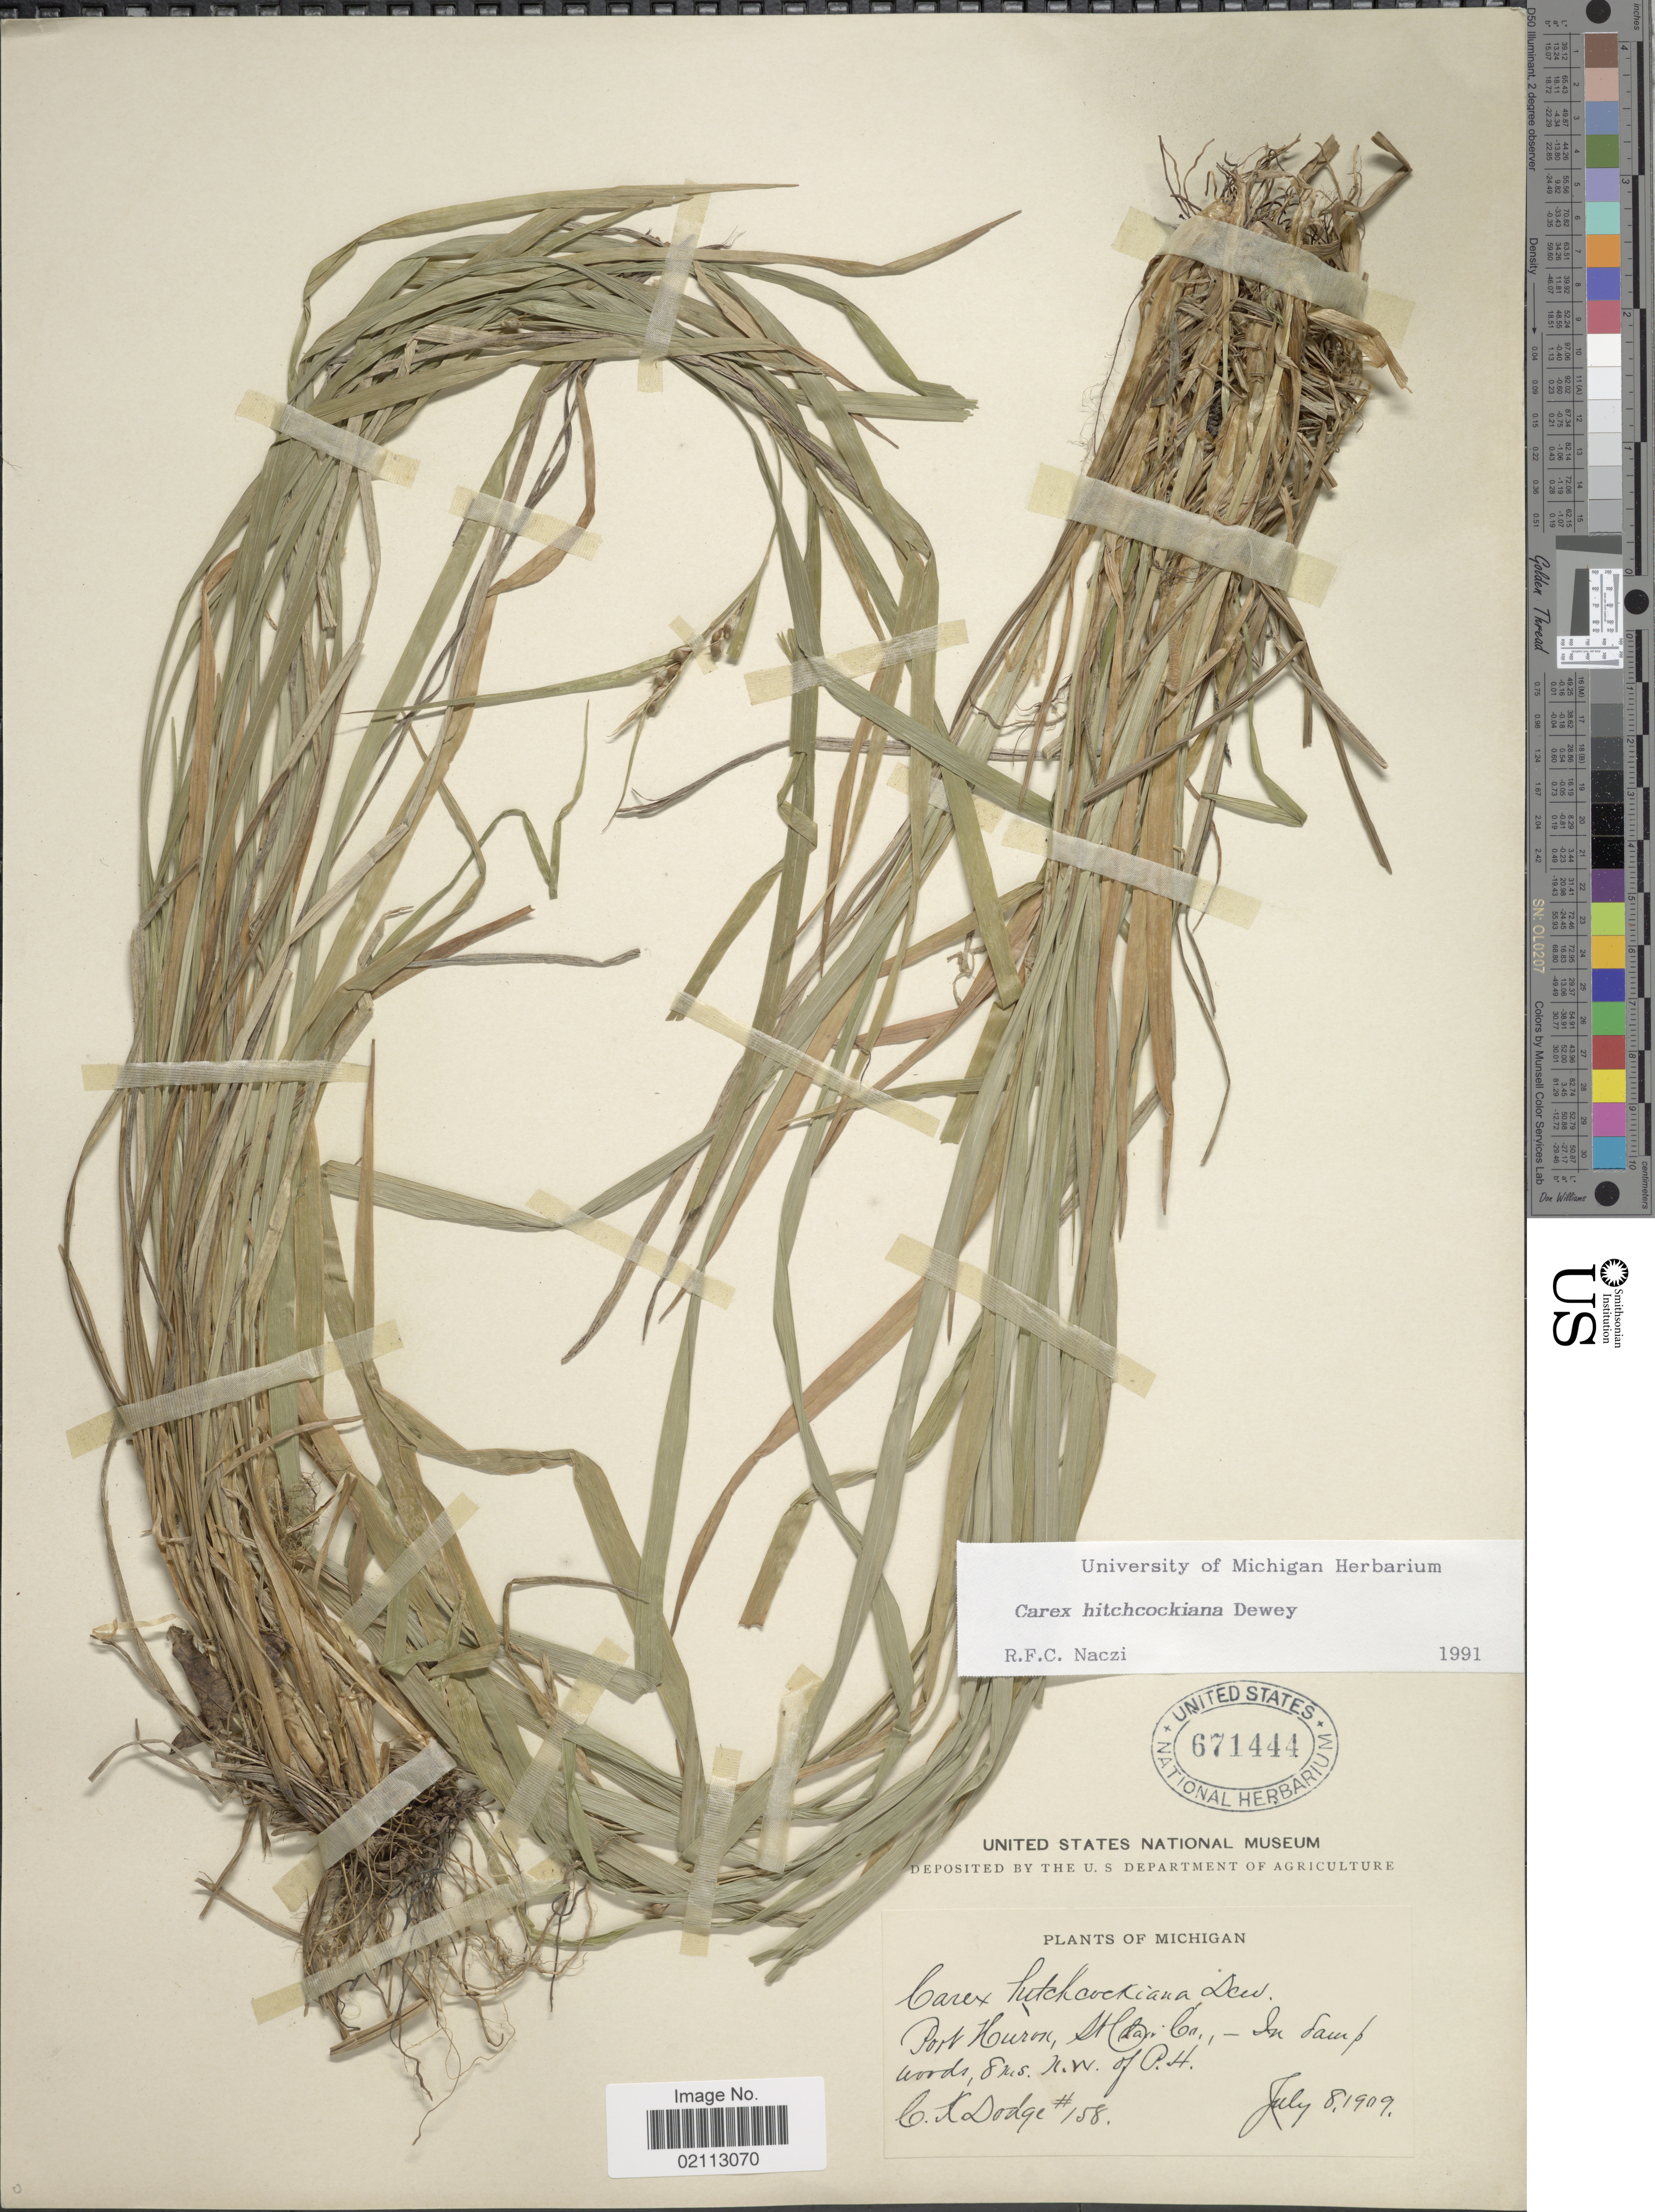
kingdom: Plantae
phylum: Tracheophyta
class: Liliopsida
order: Poales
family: Cyperaceae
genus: Carex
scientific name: Carex hitchcockiana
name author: Dewey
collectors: C. Dodge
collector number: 158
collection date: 1909-07-08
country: United States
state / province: Michigan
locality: Port Huron. St. Clair Co. - In damp woods, 8 ms. N. W. of P. H.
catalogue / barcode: US 671444